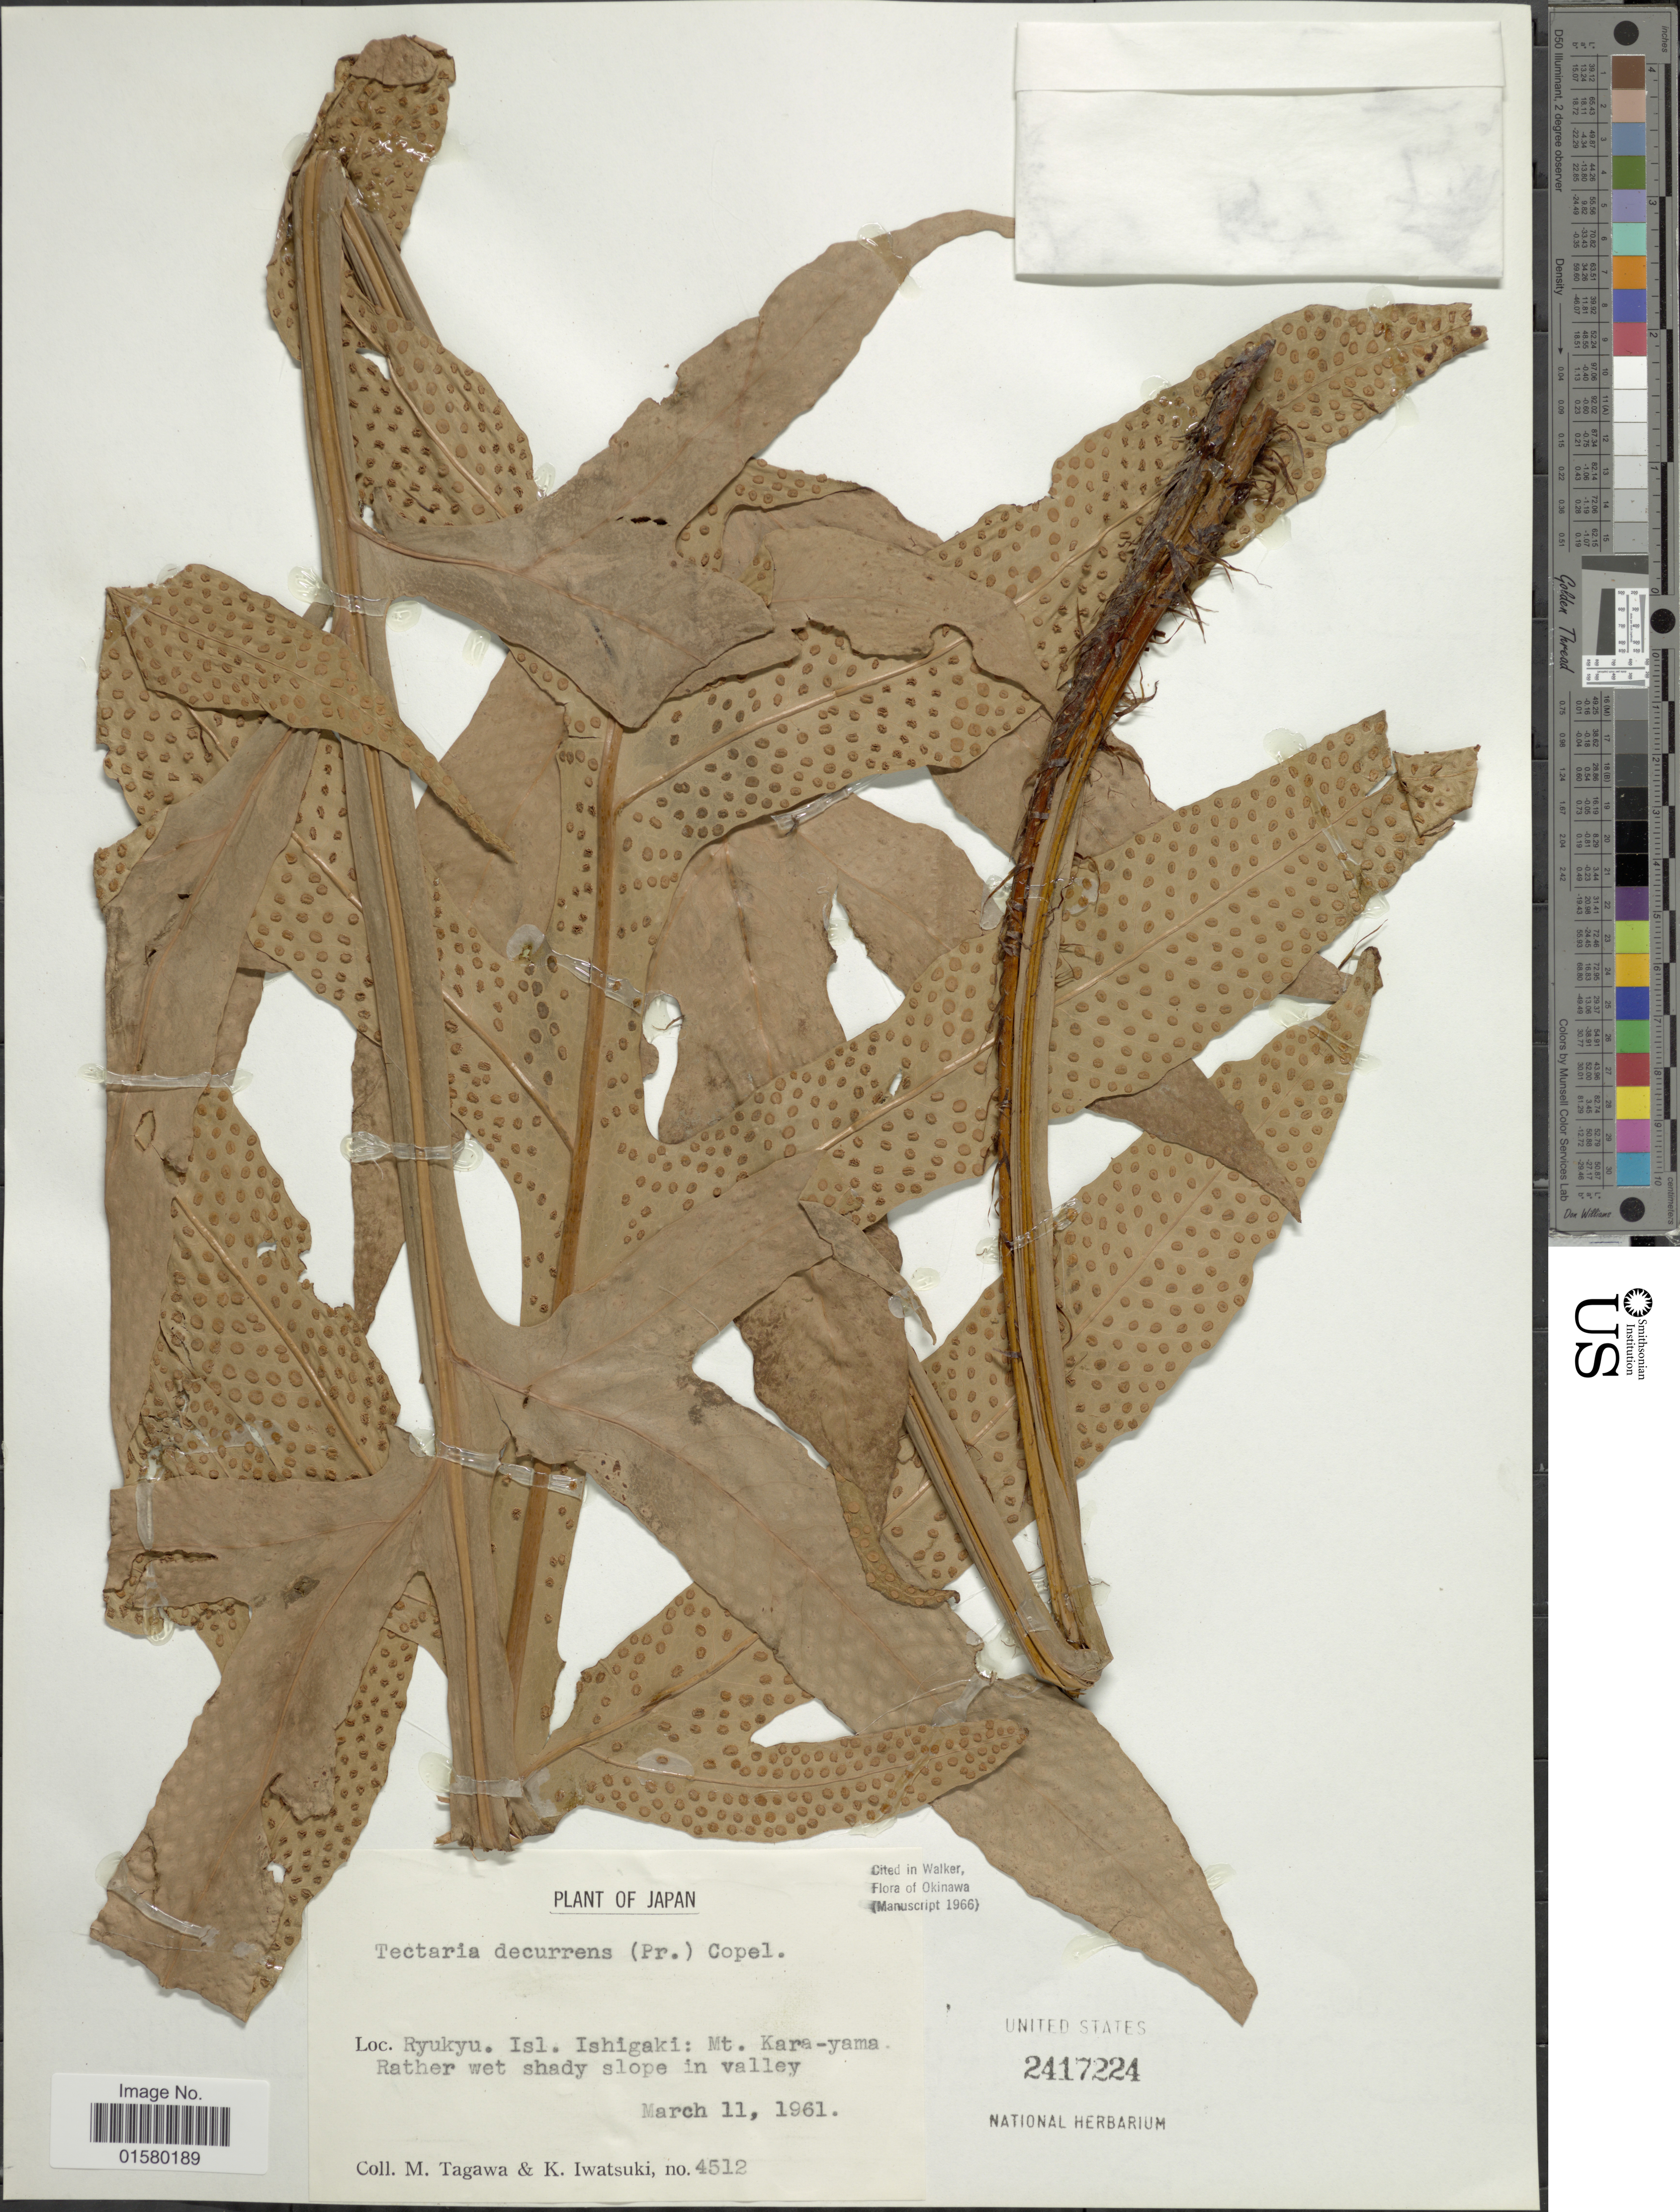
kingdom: Plantae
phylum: Tracheophyta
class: Polypodiopsida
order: Polypodiales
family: Tectariaceae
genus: Tectaria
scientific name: Tectaria decurrens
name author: (Presel.) Copel. in Elmer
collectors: M. Tagawa & K. Iwatsuki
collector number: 4512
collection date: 1961-03-11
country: Japan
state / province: Okinawa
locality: Ryukyu. Isl. Ishigaki: Mt. Kara-yama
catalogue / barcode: US 2417224